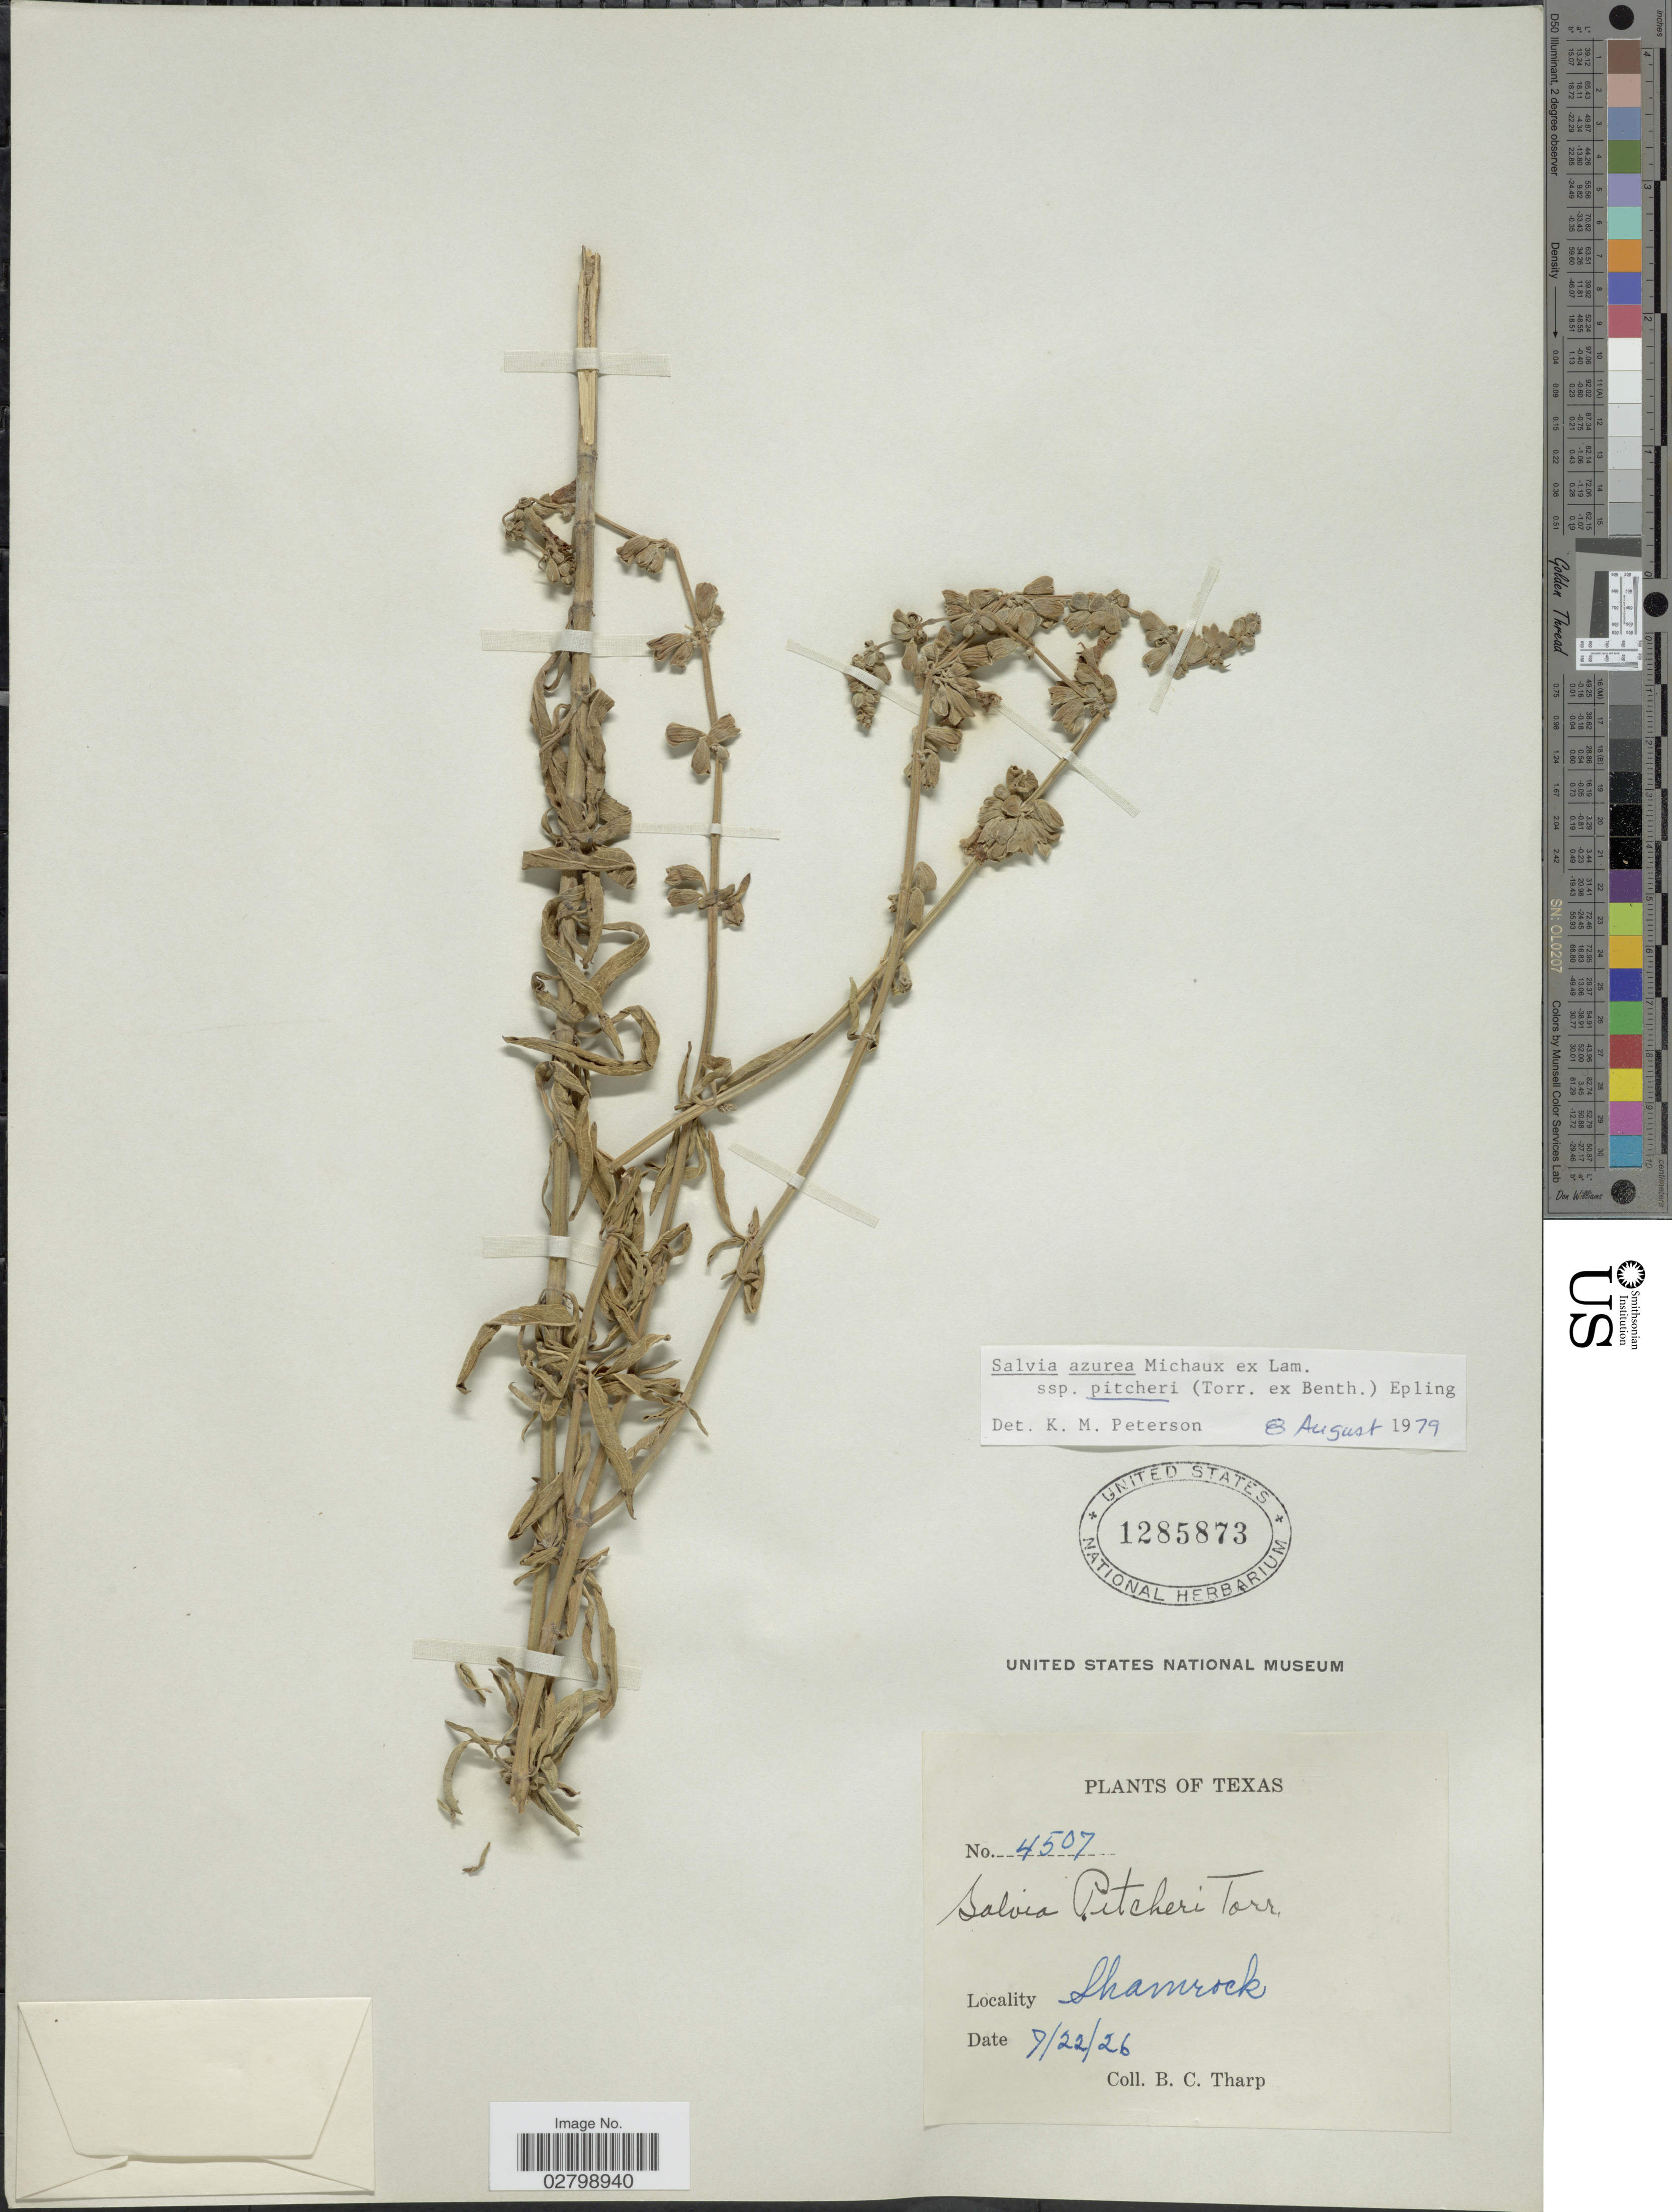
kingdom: Plantae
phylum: Tracheophyta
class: Magnoliopsida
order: Lamiales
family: Lamiaceae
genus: Salvia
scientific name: Salvia azurea subsp. pitcheri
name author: Michx. ex Lam.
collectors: B. C. Tharp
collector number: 4507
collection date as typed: Transcribed d/m/y: 22/7/26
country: United States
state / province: Texas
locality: Shamrock.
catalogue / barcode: US 1285873